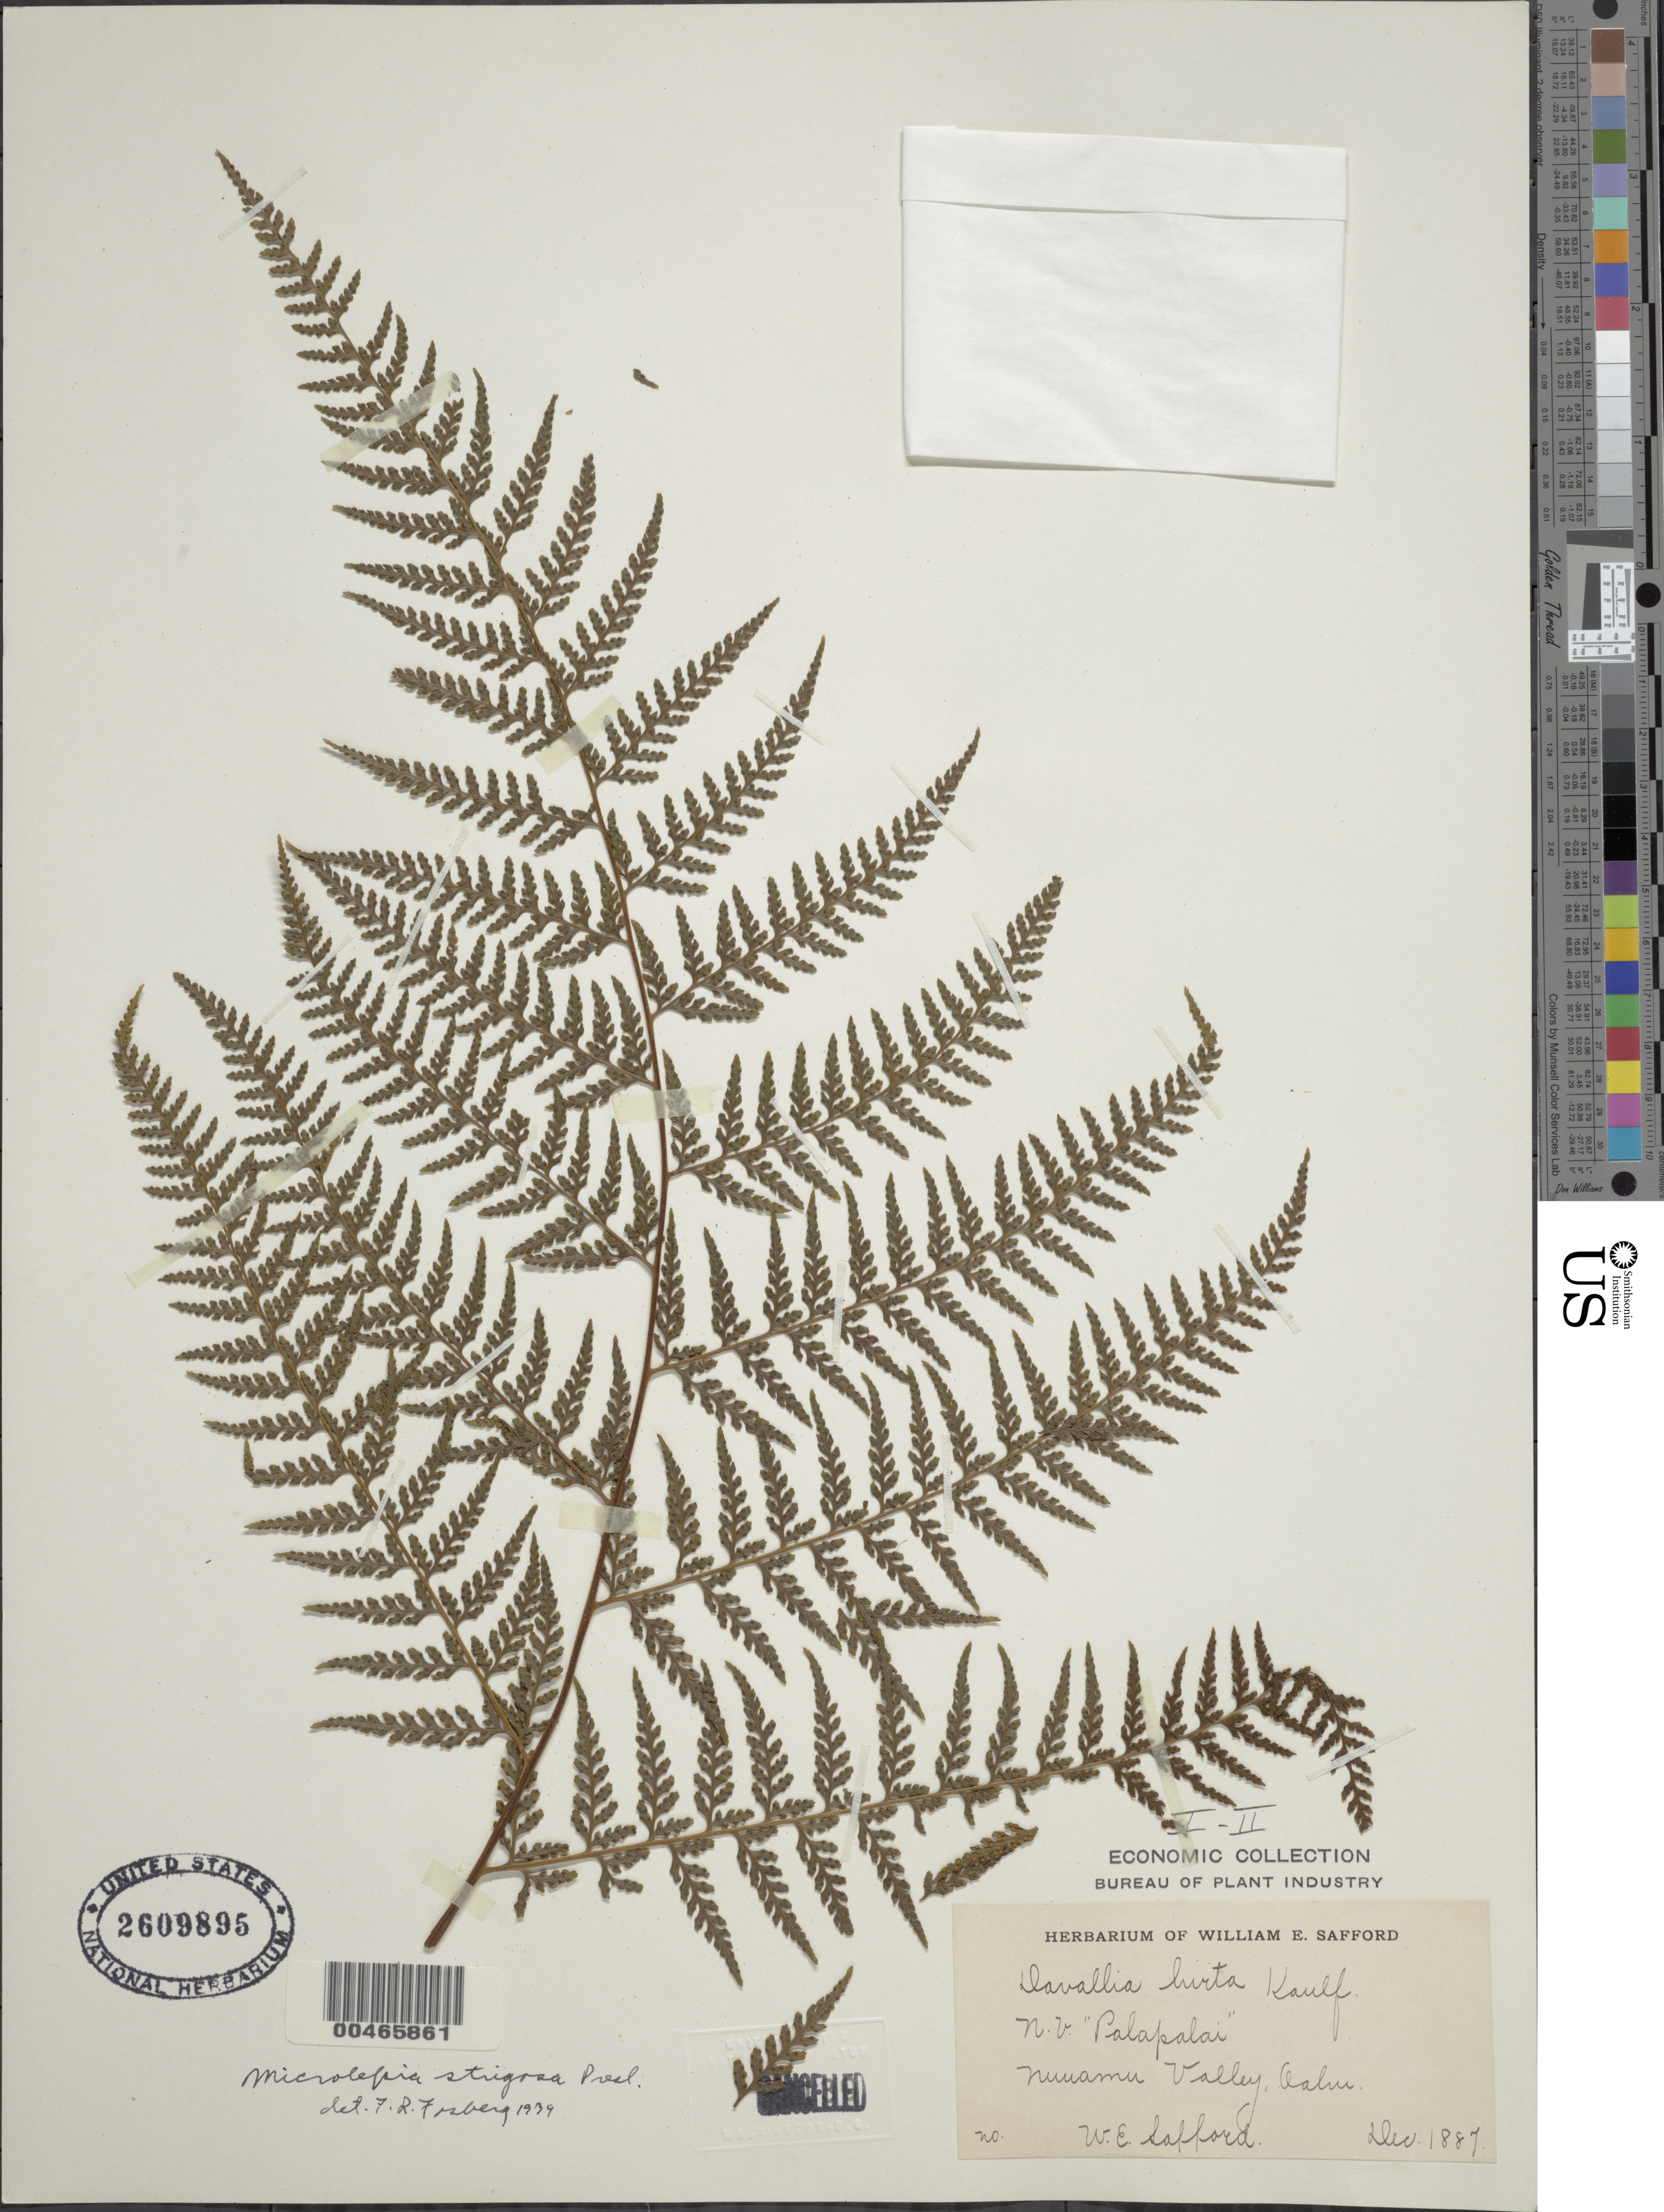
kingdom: Plantae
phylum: Tracheophyta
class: Polypodiopsida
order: Polypodiales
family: Dennstaedtiaceae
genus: Microlepia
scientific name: Microlepia strigosa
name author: (Thunb.) J. Presl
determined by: Fosberg, F. R.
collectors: W. E. Safford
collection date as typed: Dec 1887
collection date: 1887-12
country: United States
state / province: Hawaii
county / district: Honolulu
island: Oahu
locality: Nuuanu Valley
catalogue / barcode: US 2609895